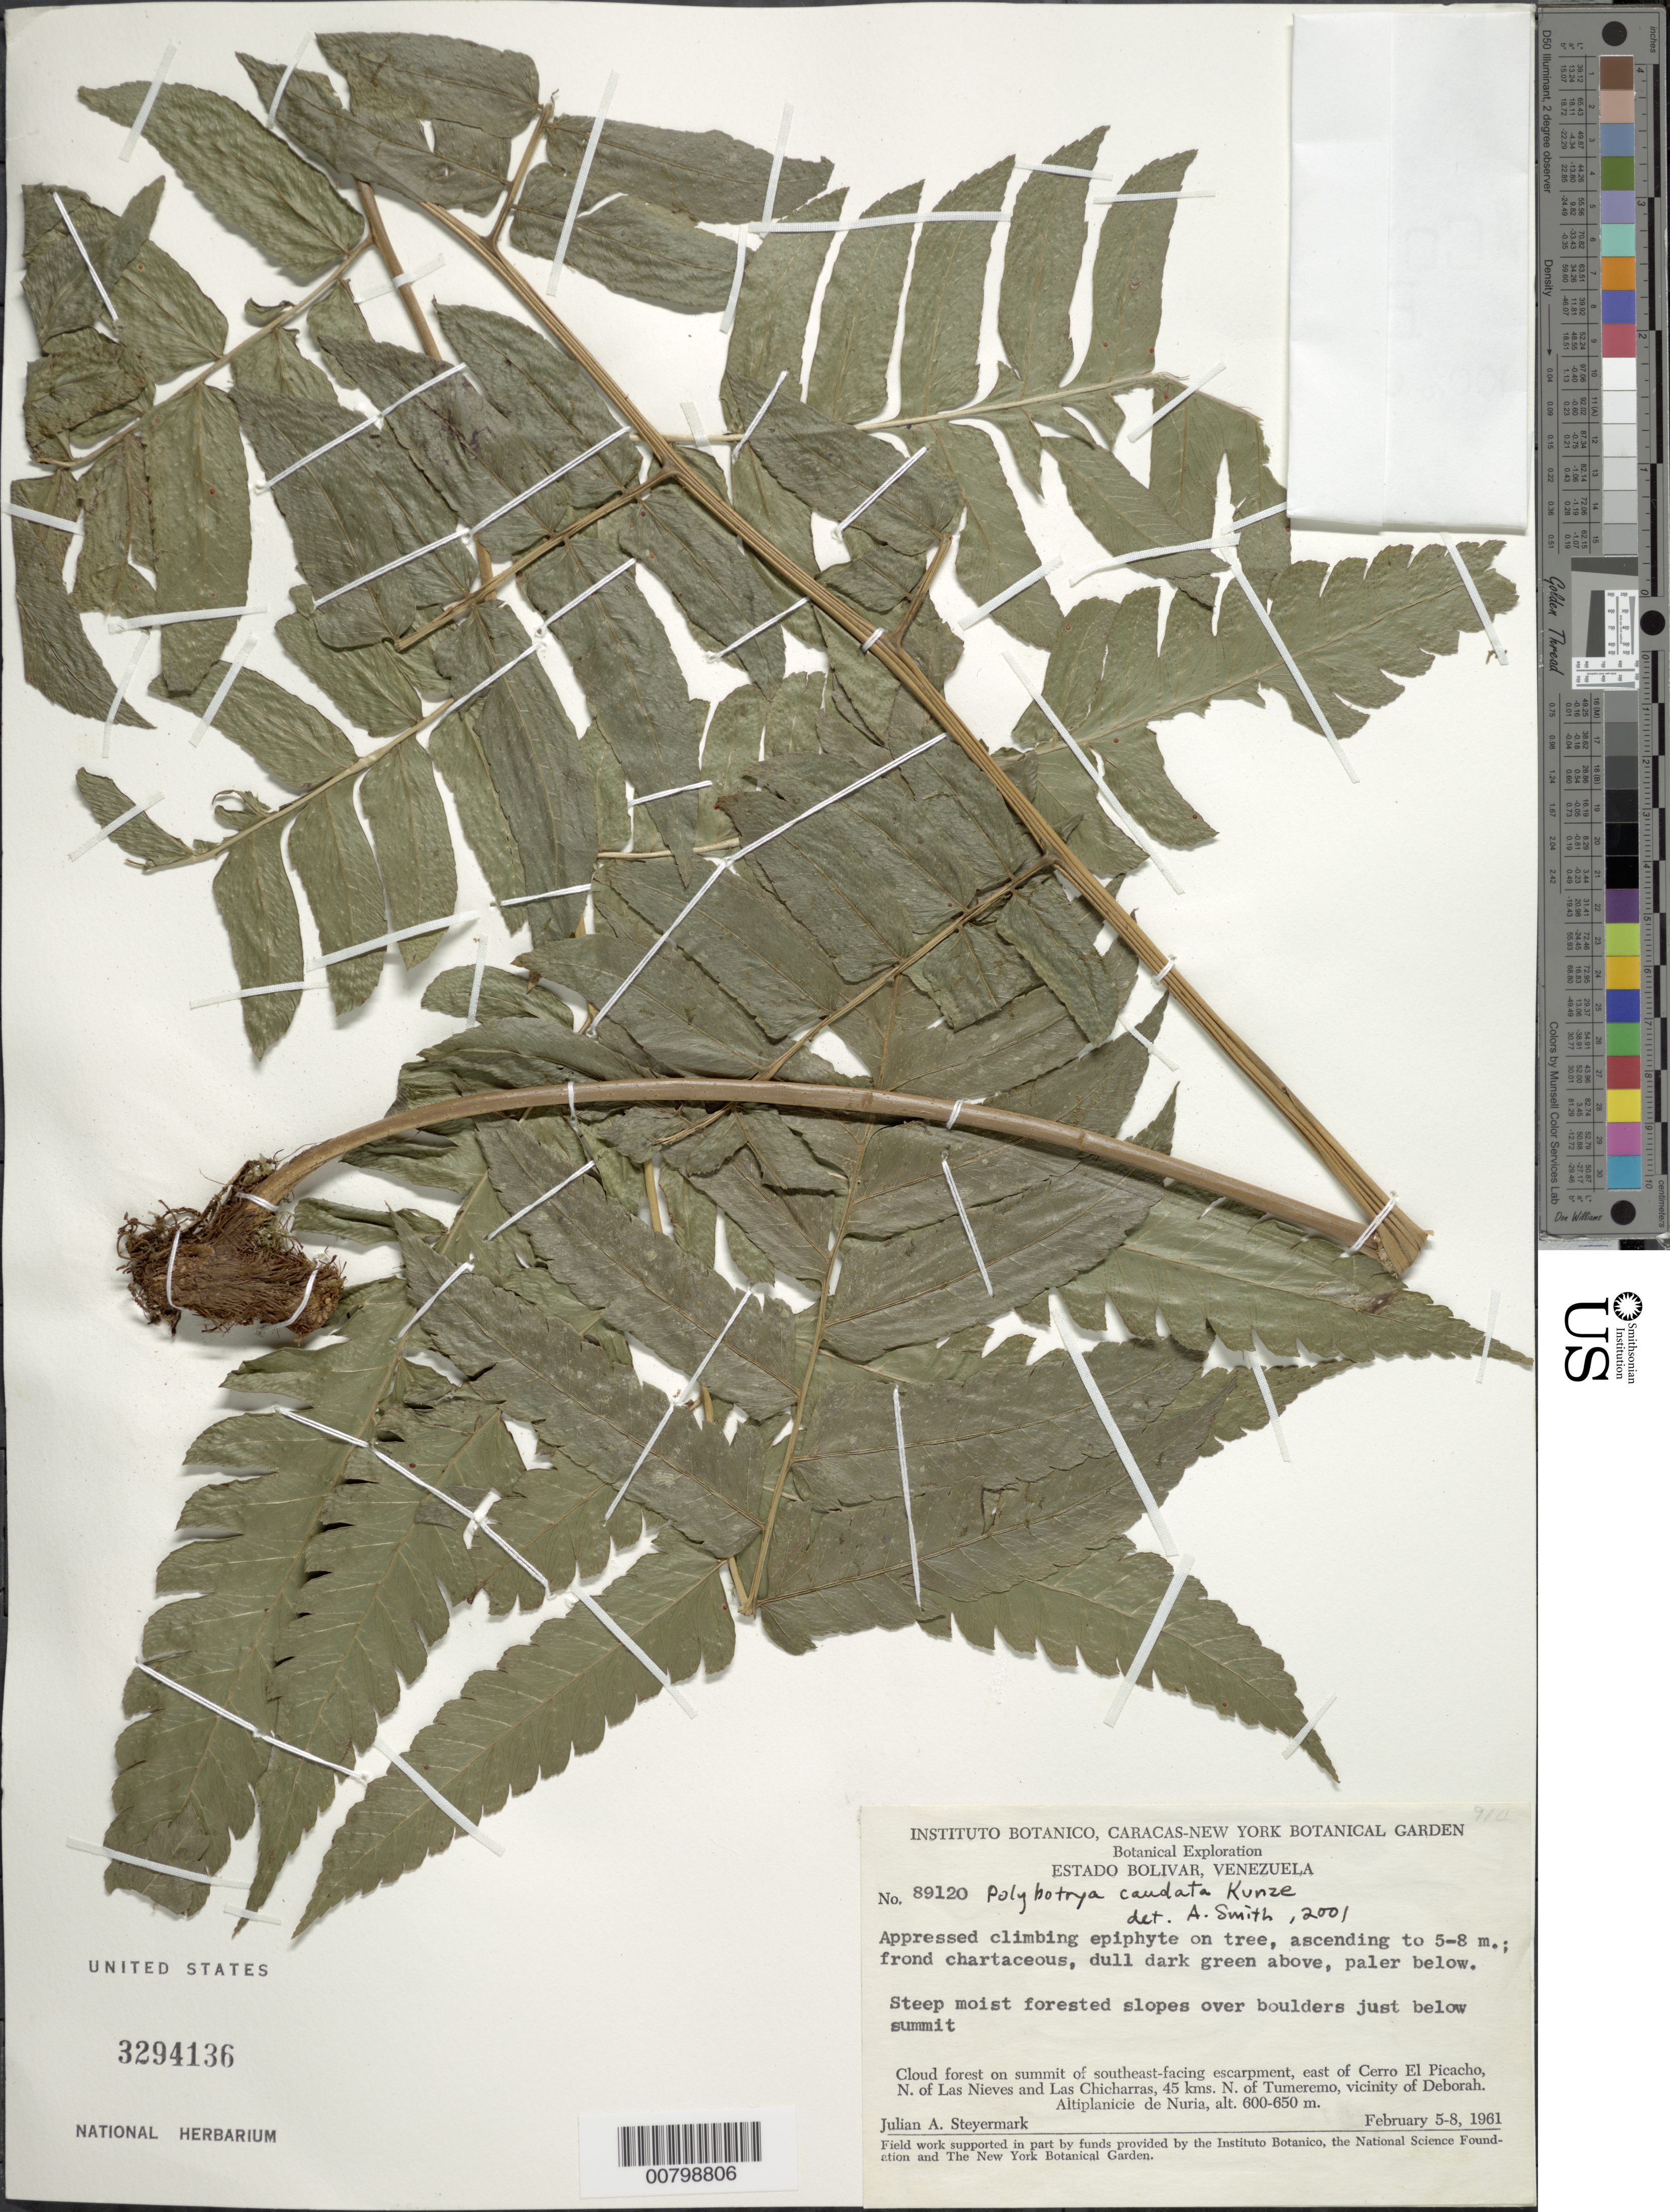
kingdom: Plantae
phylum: Tracheophyta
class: Polypodiopsida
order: Polypodiales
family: Dryopteridaceae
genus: Polybotrya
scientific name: Polybotrya caudata f. caudata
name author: Kunze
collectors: J. Steyermark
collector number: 89120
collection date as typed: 5-Feb-61 to 8-Feb-61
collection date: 1961-02-05/1961-02-08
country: Venezuela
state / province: Bolívar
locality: Cerro El Picacho, N of Las Nieves & Las Chicharras, 45 km N of Tumeremo, vic of Deborah, Altiplanicie de Nuria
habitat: Steep moist forested slopes over boulders just below summit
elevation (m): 600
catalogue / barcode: US 3294136